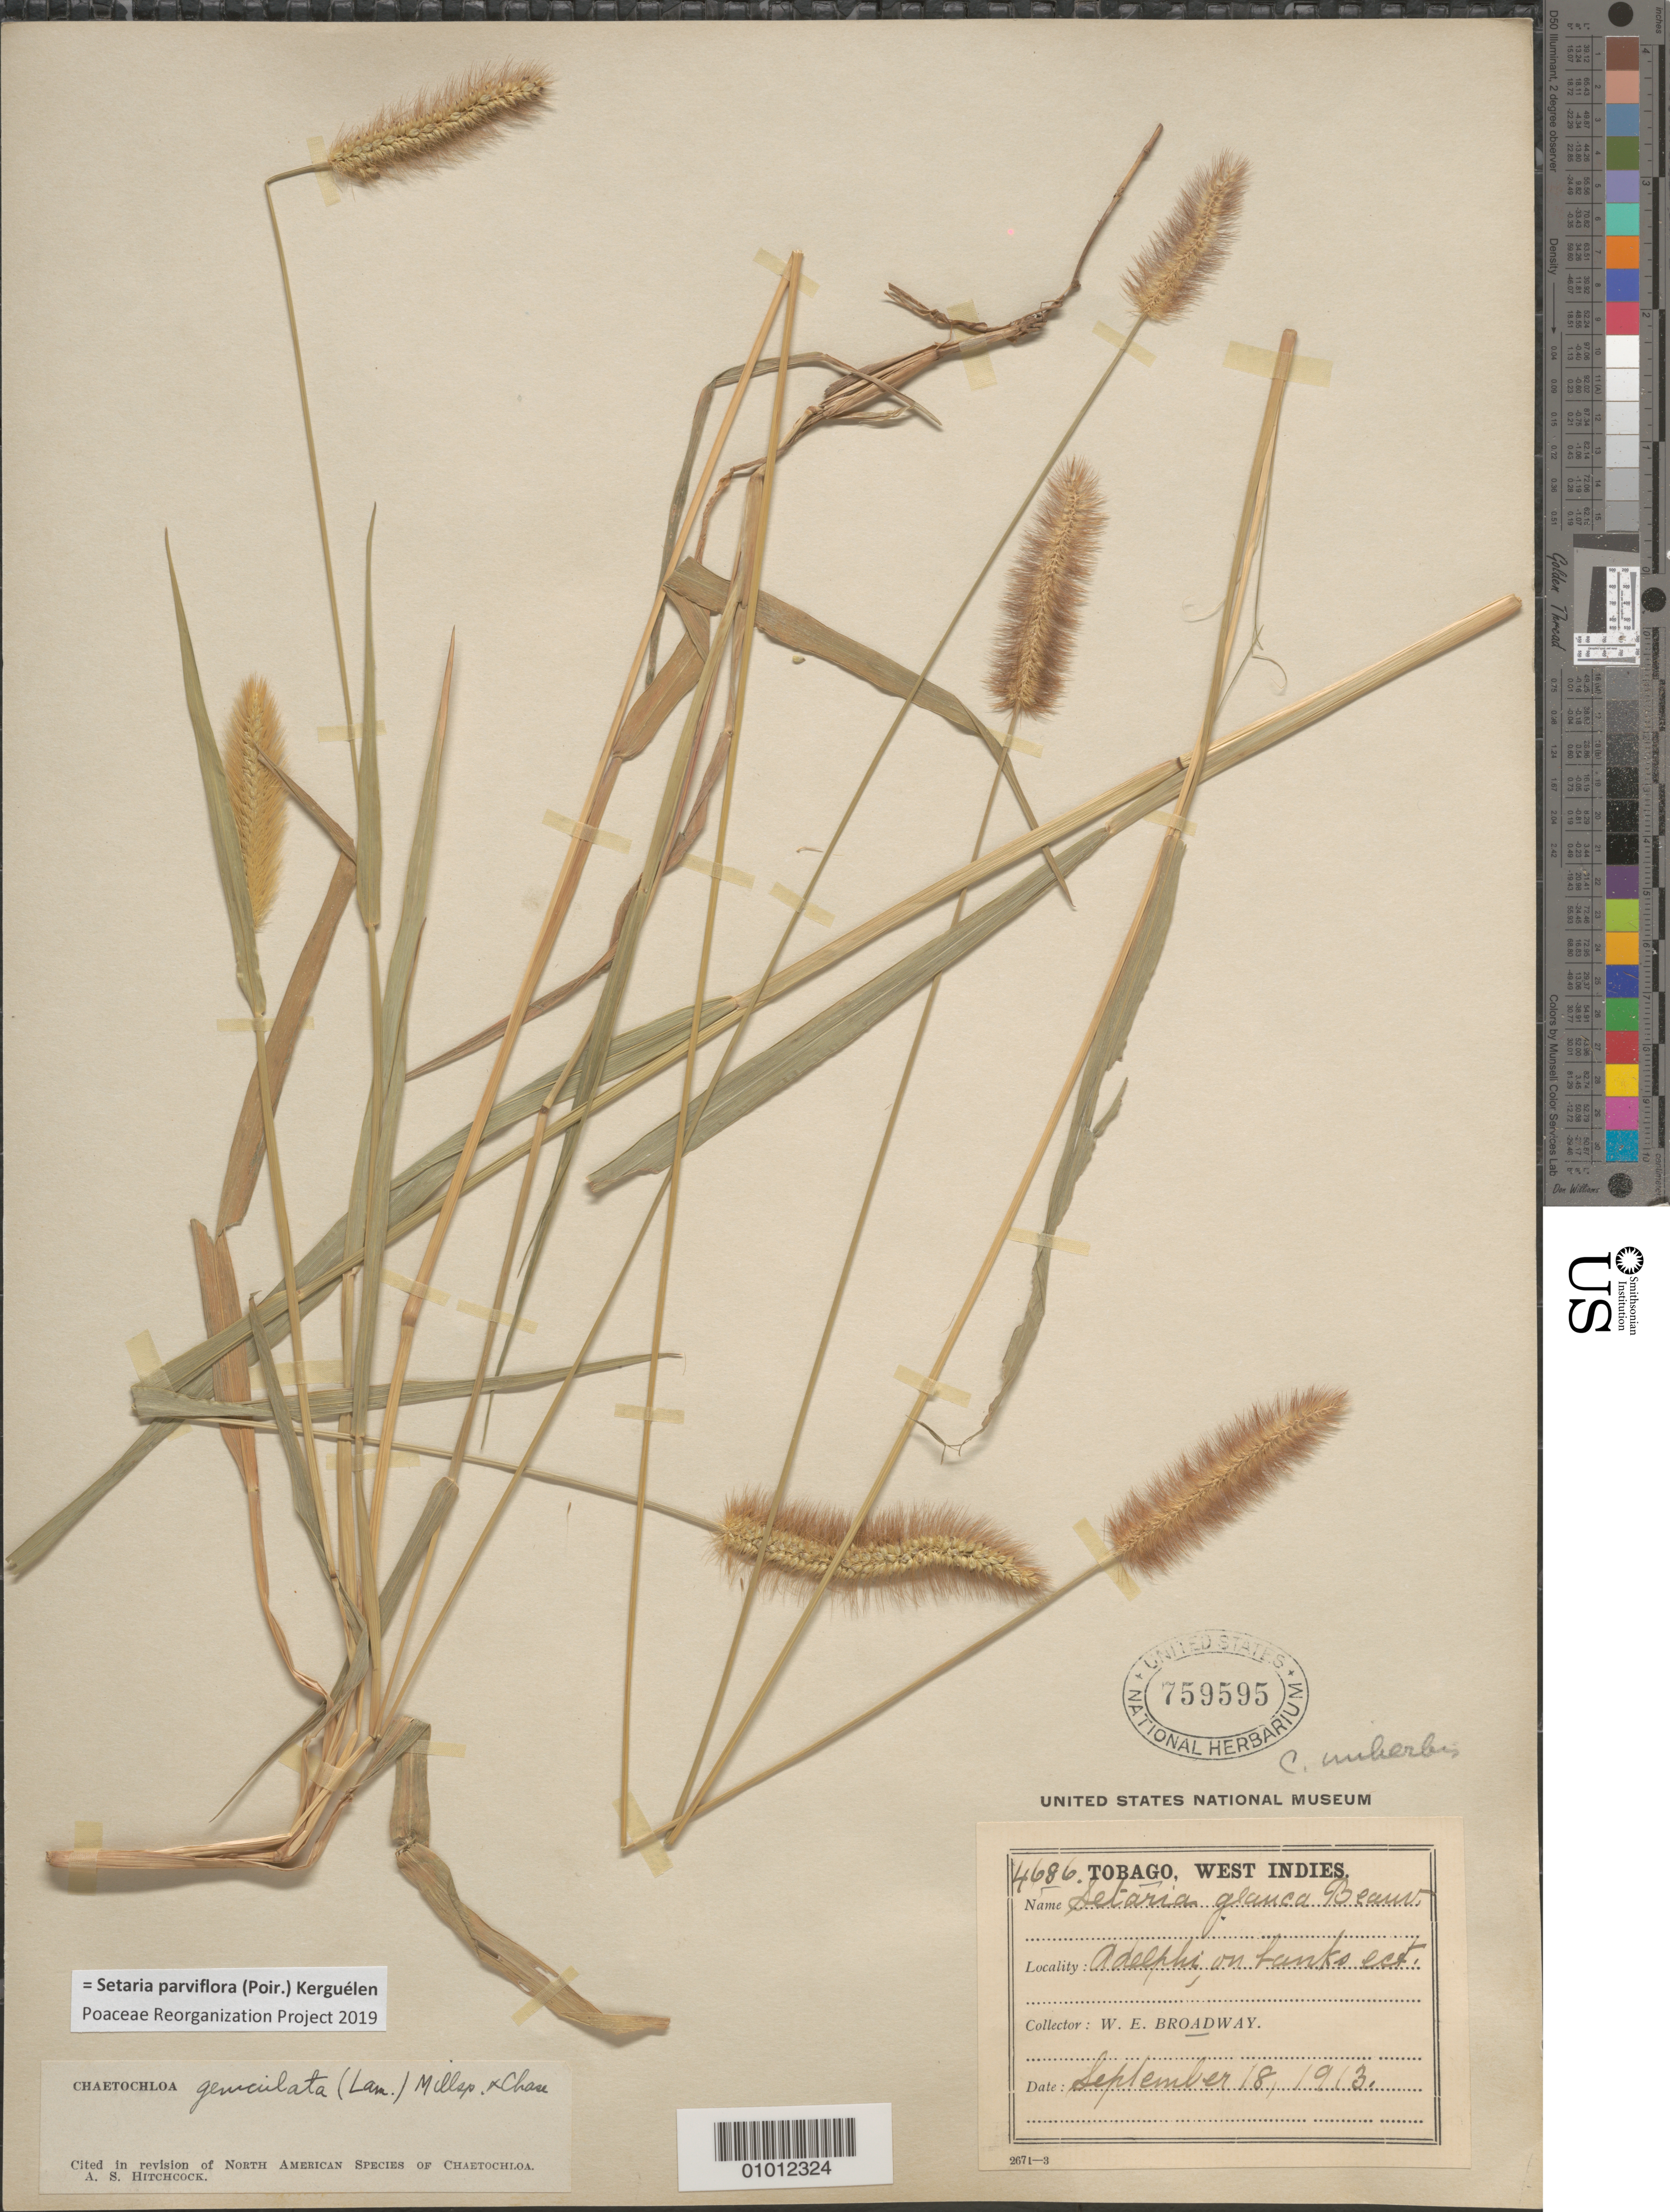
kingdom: Plantae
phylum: Tracheophyta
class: Liliopsida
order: Poales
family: Poaceae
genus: Setaria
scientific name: Setaria parviflora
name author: (Poir.) Kerguélen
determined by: Poaceae Reorganization Project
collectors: W. E. Broadway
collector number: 4686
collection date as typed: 18 Sep 1913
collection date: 1913-09-18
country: Trinidad and Tobago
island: Tobago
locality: Adelphi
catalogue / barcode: US 759595